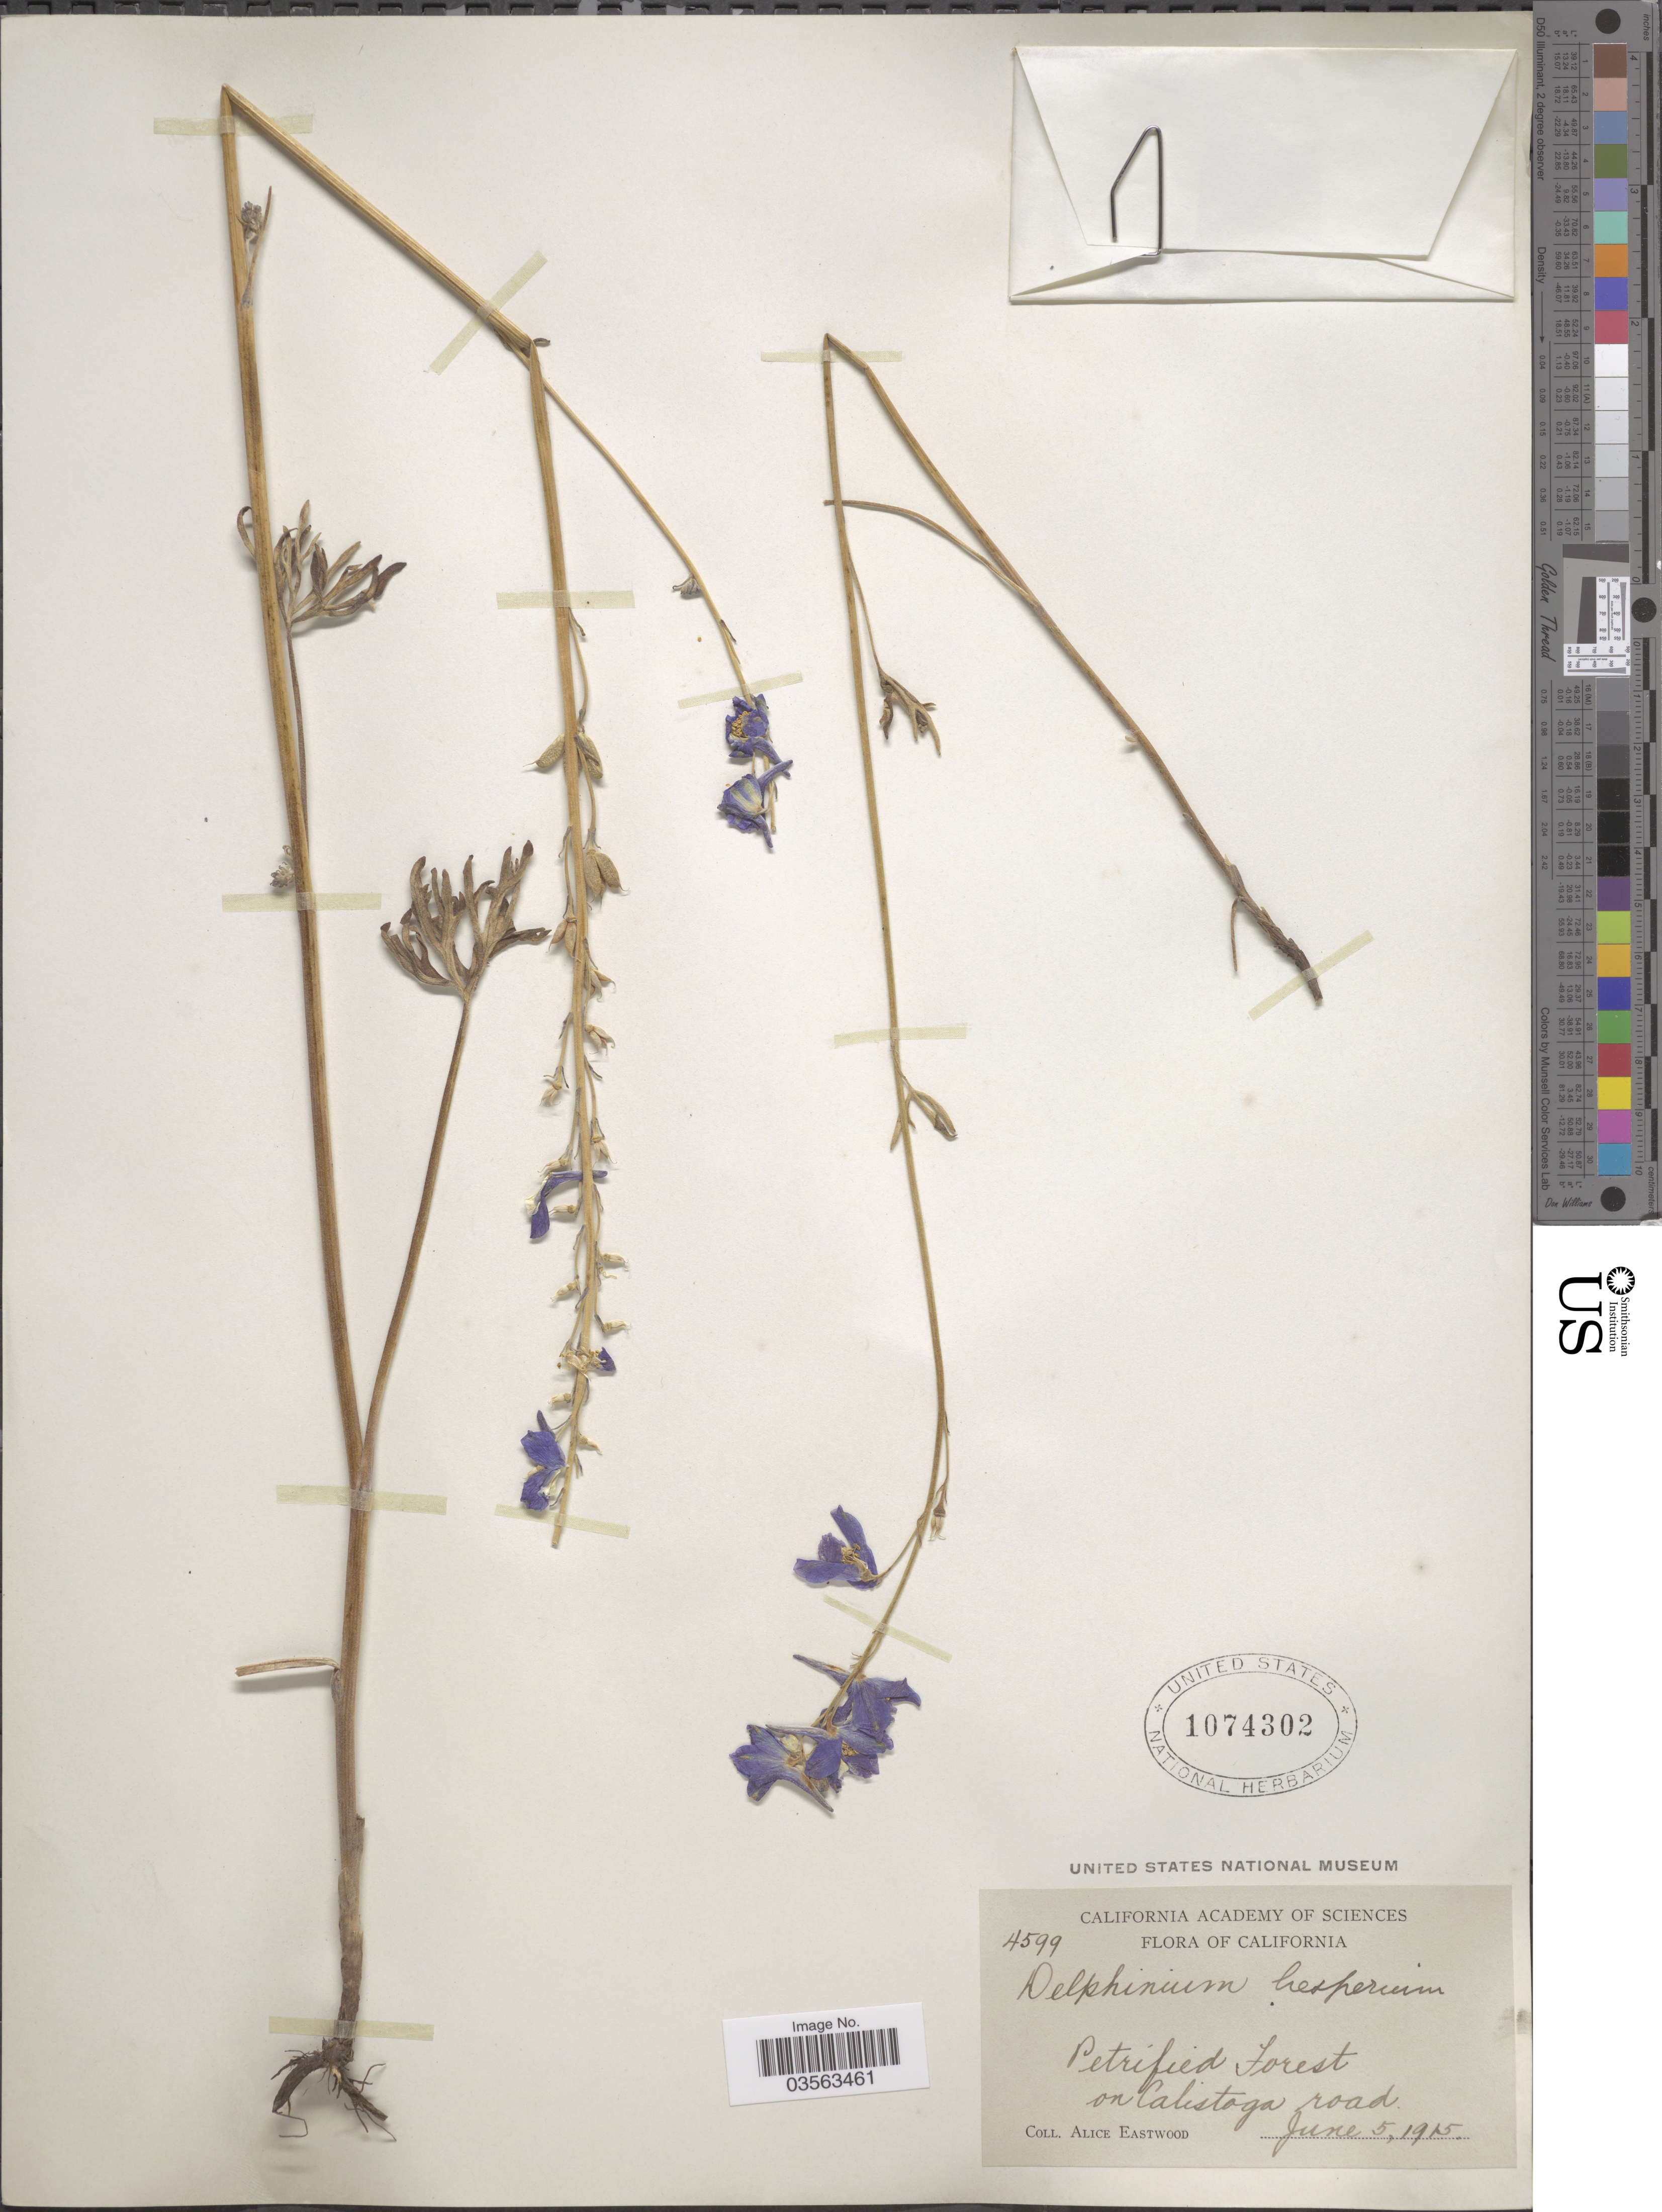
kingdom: Plantae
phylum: Tracheophyta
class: Magnoliopsida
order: Ranunculales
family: Ranunculaceae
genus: Delphinium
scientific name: Delphinium hesperium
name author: A. Gray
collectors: A. Eastwood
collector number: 4599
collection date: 1915-06-05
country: United States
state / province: California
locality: Petrified Forest on Calistoga road.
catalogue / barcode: US 1074302